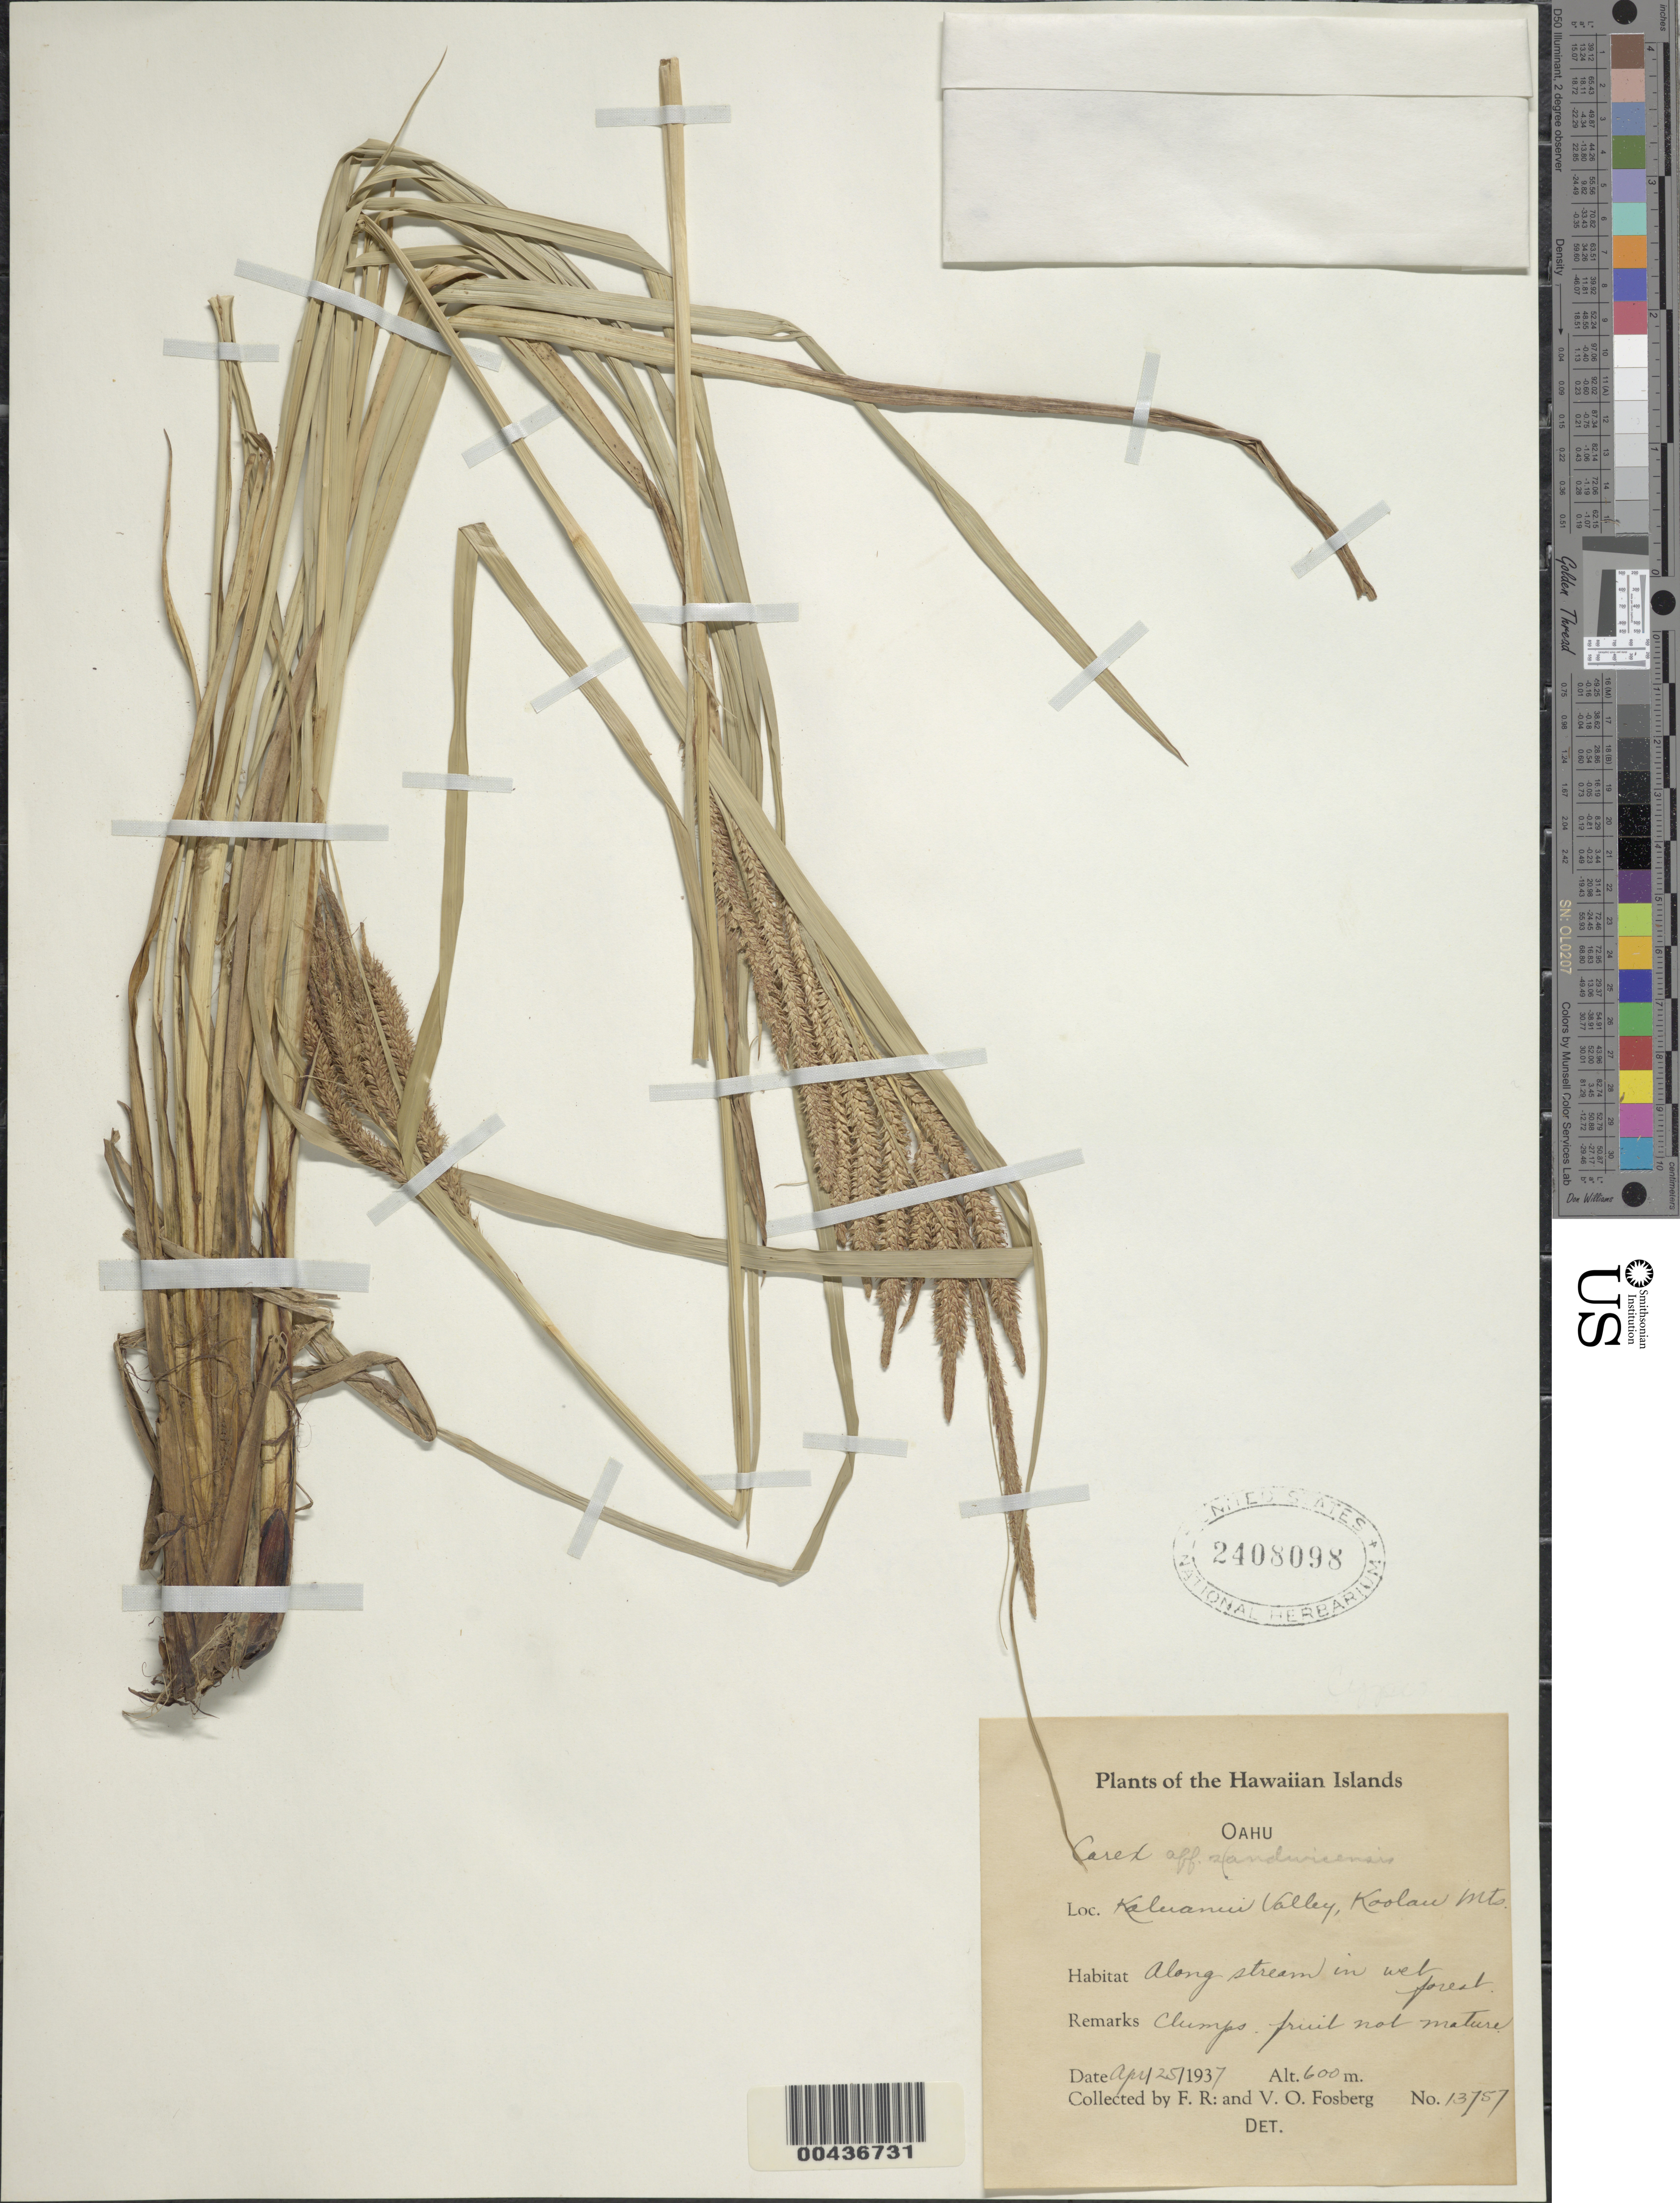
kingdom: Plantae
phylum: Tracheophyta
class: Liliopsida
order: Poales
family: Cyperaceae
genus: Carex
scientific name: Carex alligata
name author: Boott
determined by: Wagner, W. L., (BOT), Smithsonian Institution - National Museum of Natural History (UNITED STATES)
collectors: F. R. Fosberg & V. O. Fosberg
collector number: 13757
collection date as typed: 25 Apr 1937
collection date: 1937-04-25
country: United States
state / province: Hawaii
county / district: Honolulu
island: Oahu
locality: Kaluanui Valley, Koolau Mountains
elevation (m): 600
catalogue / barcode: US 2408098